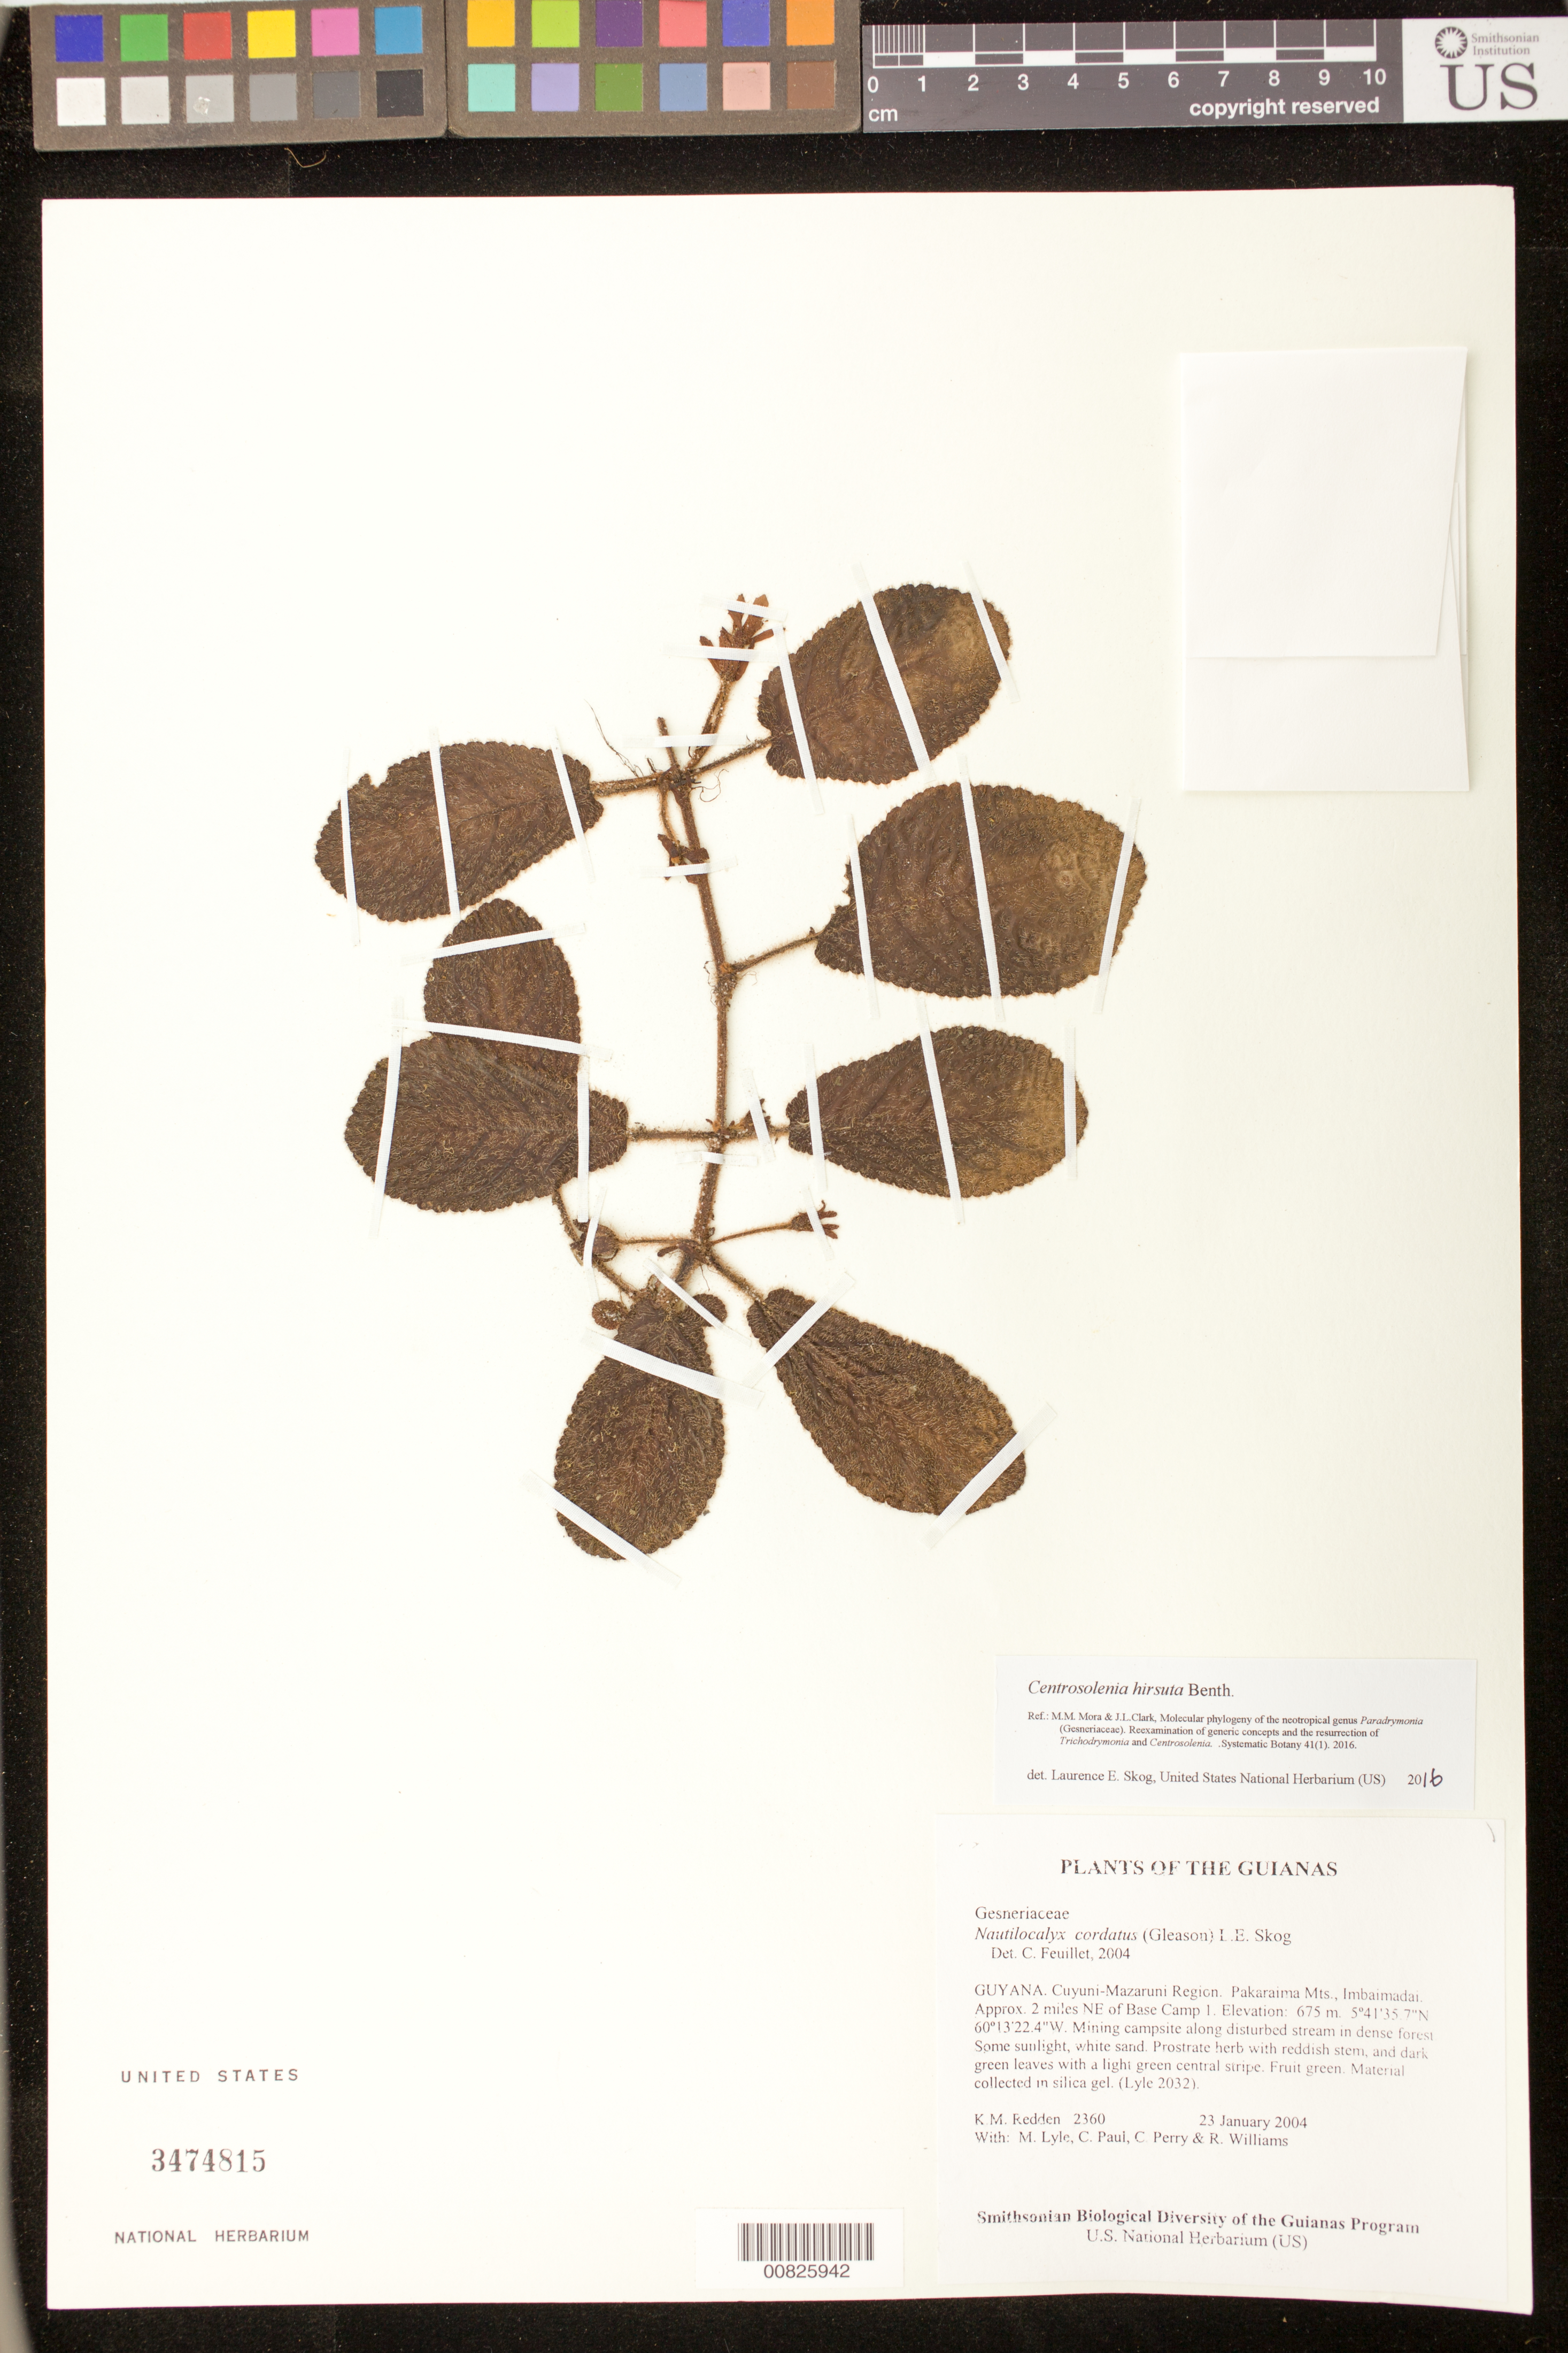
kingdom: Plantae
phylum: Tracheophyta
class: Magnoliopsida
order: Lamiales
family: Gesneriaceae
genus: Centrosolenia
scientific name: Centrosolenia hirsuta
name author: Benth.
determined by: Skog, Laurence E.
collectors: K. M. Redden, M. Lyle, C. Paul, C. Perry & R. Williams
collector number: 2360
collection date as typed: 23 Jan 2004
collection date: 2004-01-23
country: Guyana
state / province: Cuyuni-Mazaruni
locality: Cuyuni-Mazaruni Region. Pakaraima Mts., Imbaimadai. Approx. 2 miles NE of Base camp 1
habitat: Mining campsite along disturbed stream in dense forest. Some sunlight, white sand.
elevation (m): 675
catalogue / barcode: US 3474815